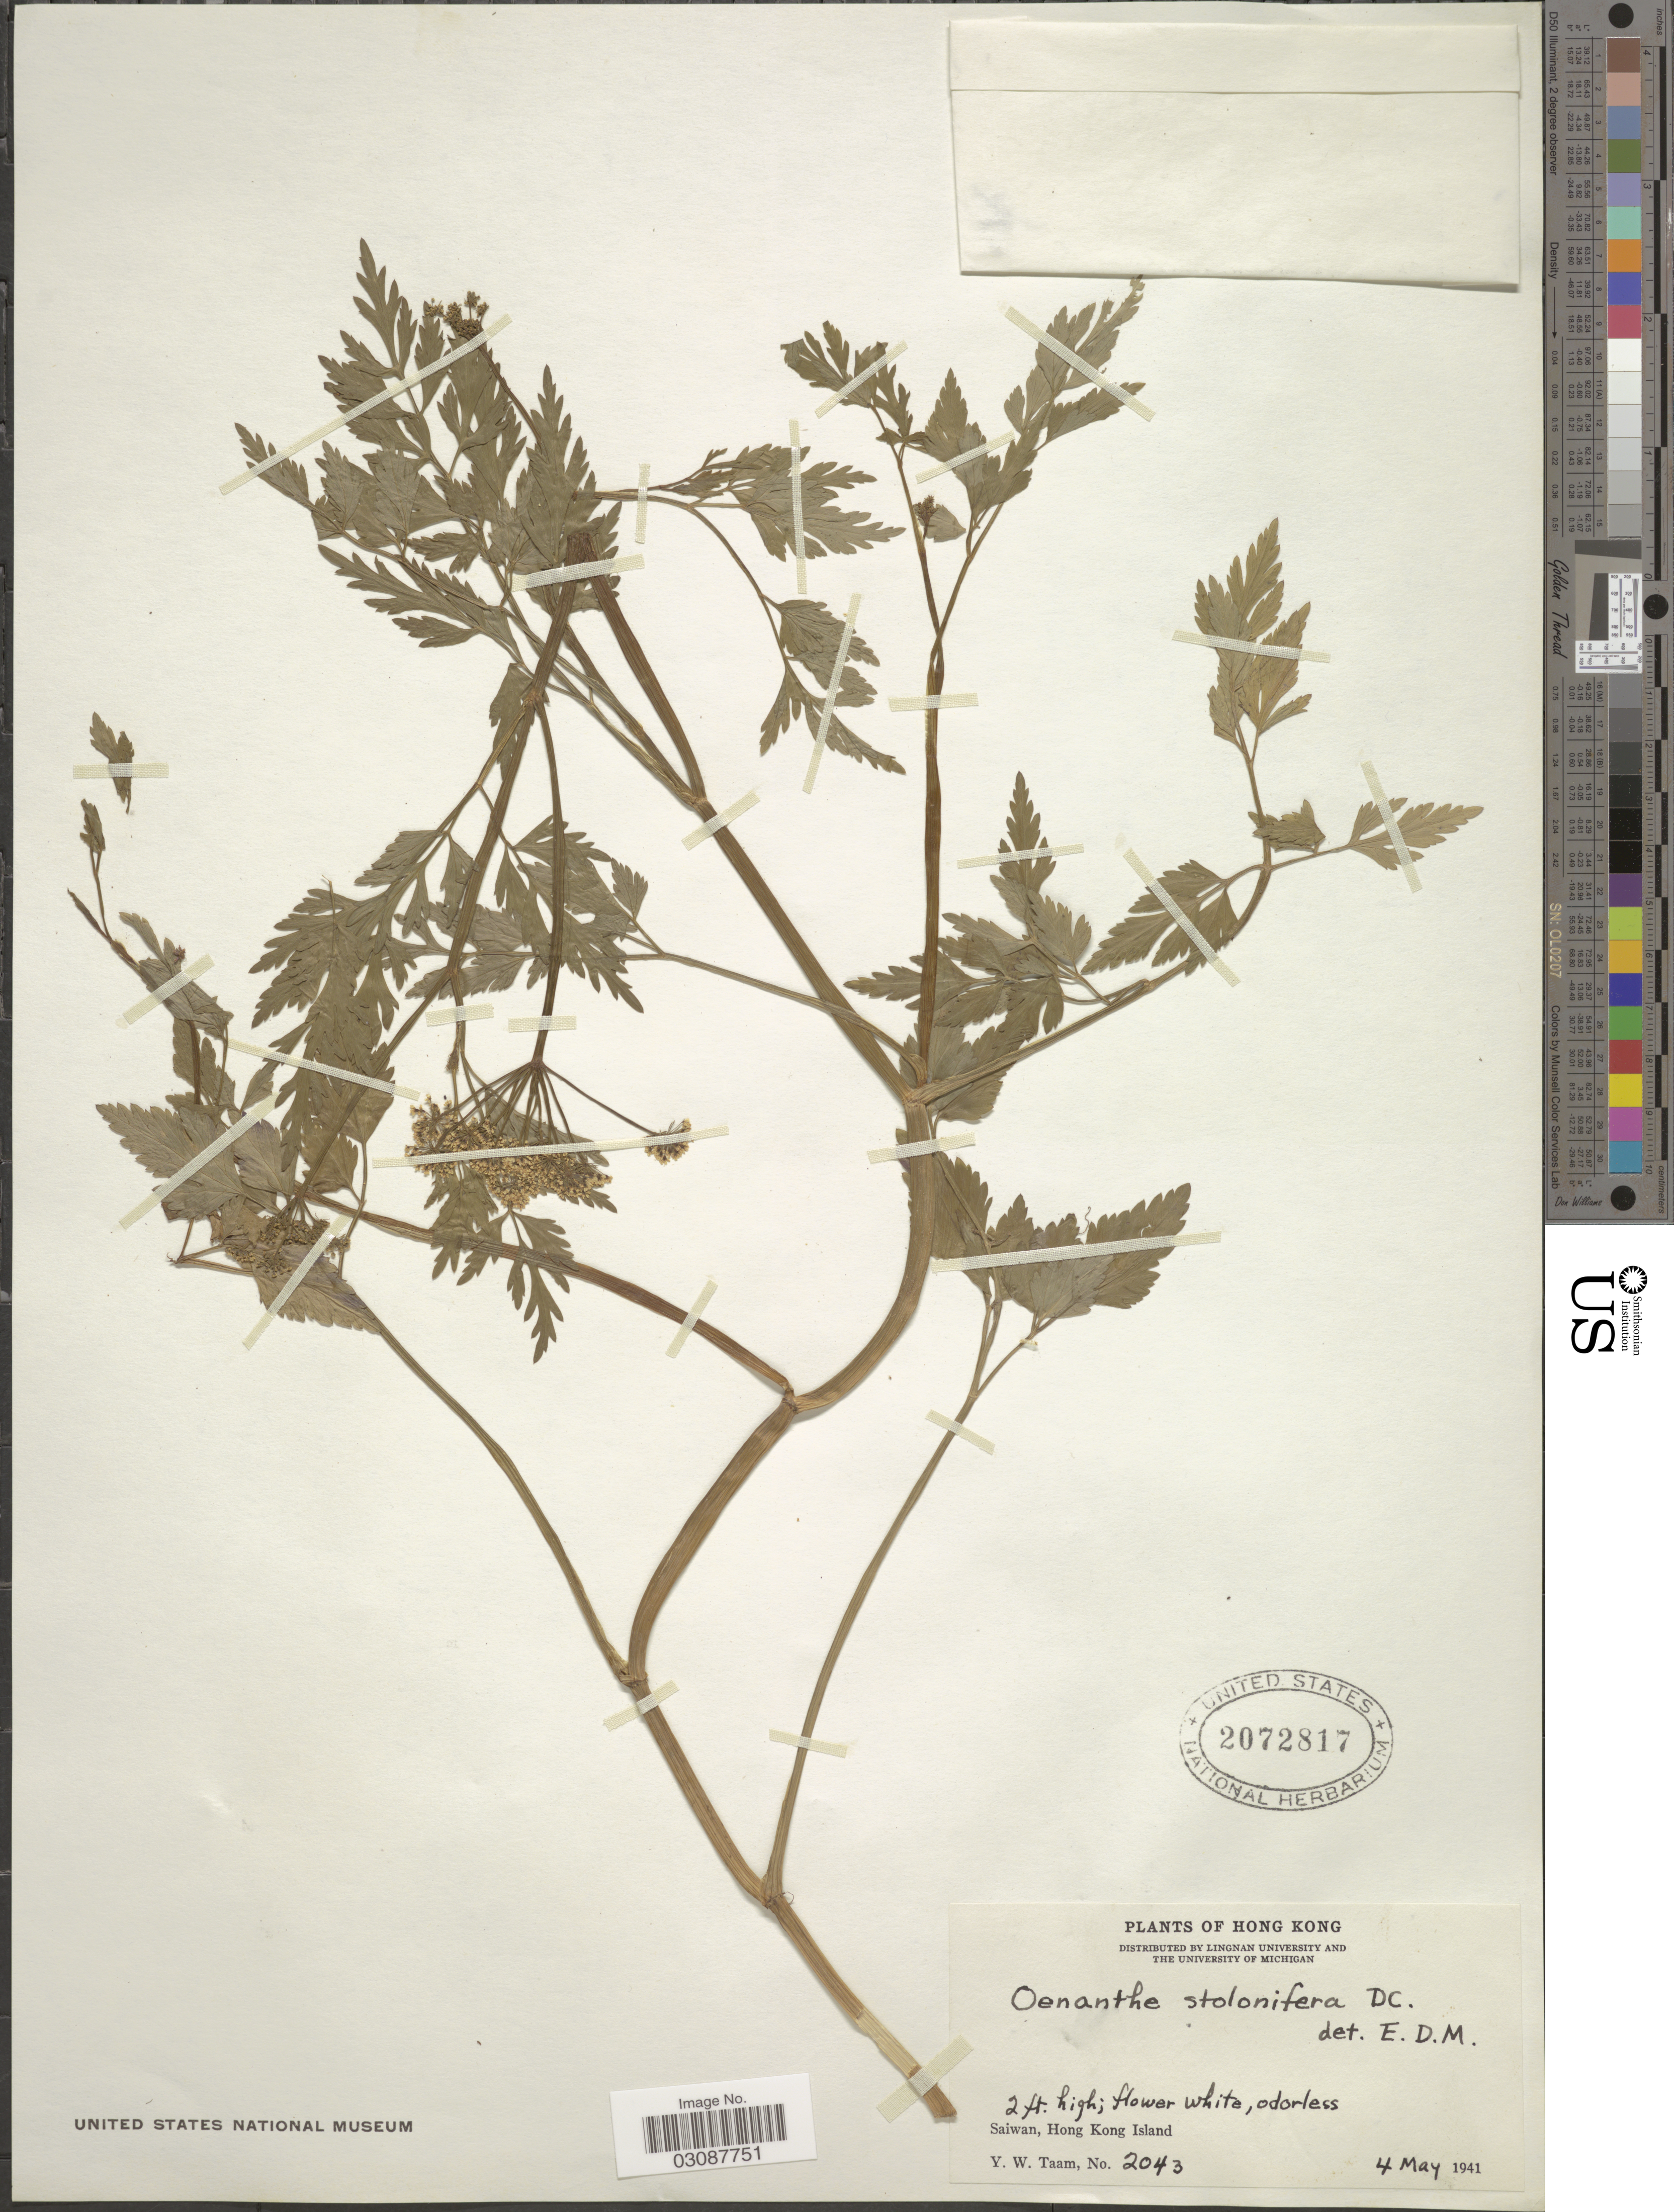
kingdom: Plantae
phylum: Tracheophyta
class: Magnoliopsida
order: Apiales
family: Apiaceae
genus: Oenanthe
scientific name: Oenanthe stolonifera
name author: Wall. ex DC.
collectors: Y. W. Taam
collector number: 2043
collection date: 1941-05-04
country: China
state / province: Hong Kong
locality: Saiwan, Hong Kong Island.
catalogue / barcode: US 2072817